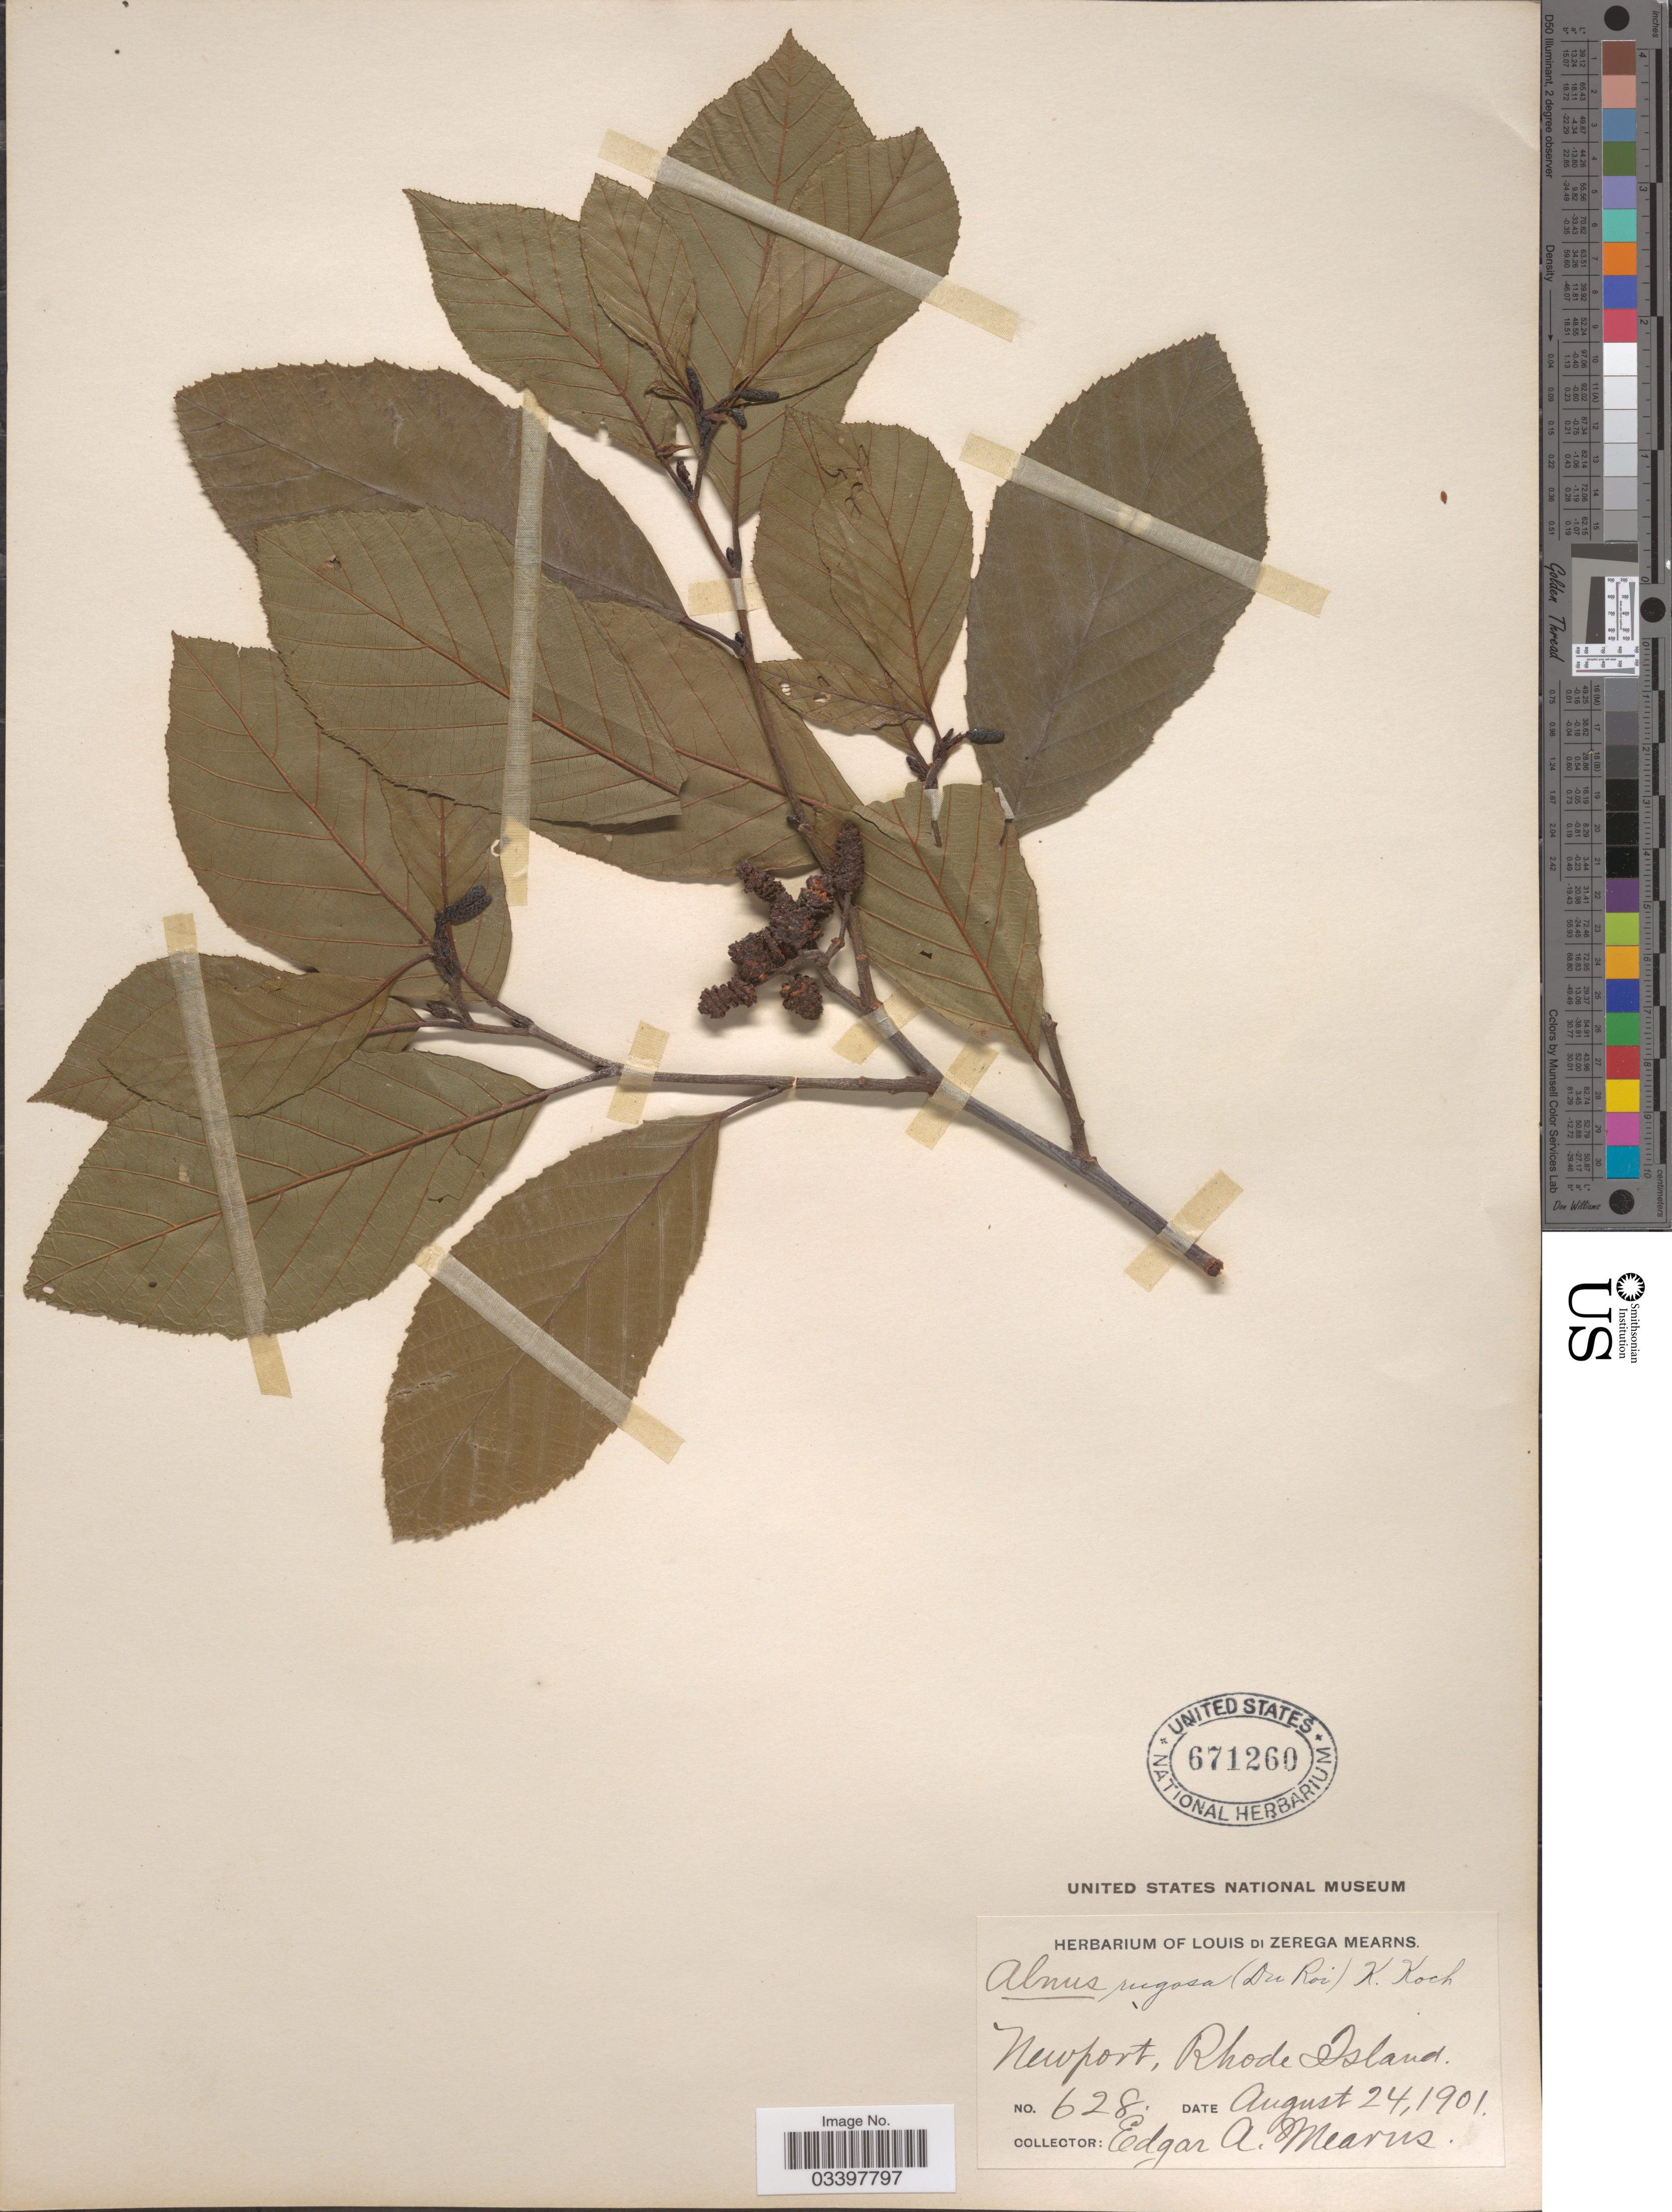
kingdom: Plantae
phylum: Tracheophyta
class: Magnoliopsida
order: Fagales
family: Betulaceae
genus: Alnus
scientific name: Alnus incana subsp. rugosa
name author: (Du Roi) R.T. Clausen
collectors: E. A. Mearns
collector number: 628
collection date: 1901-08-24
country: United States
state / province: Rhode Island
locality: Newport.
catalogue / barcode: US 671260